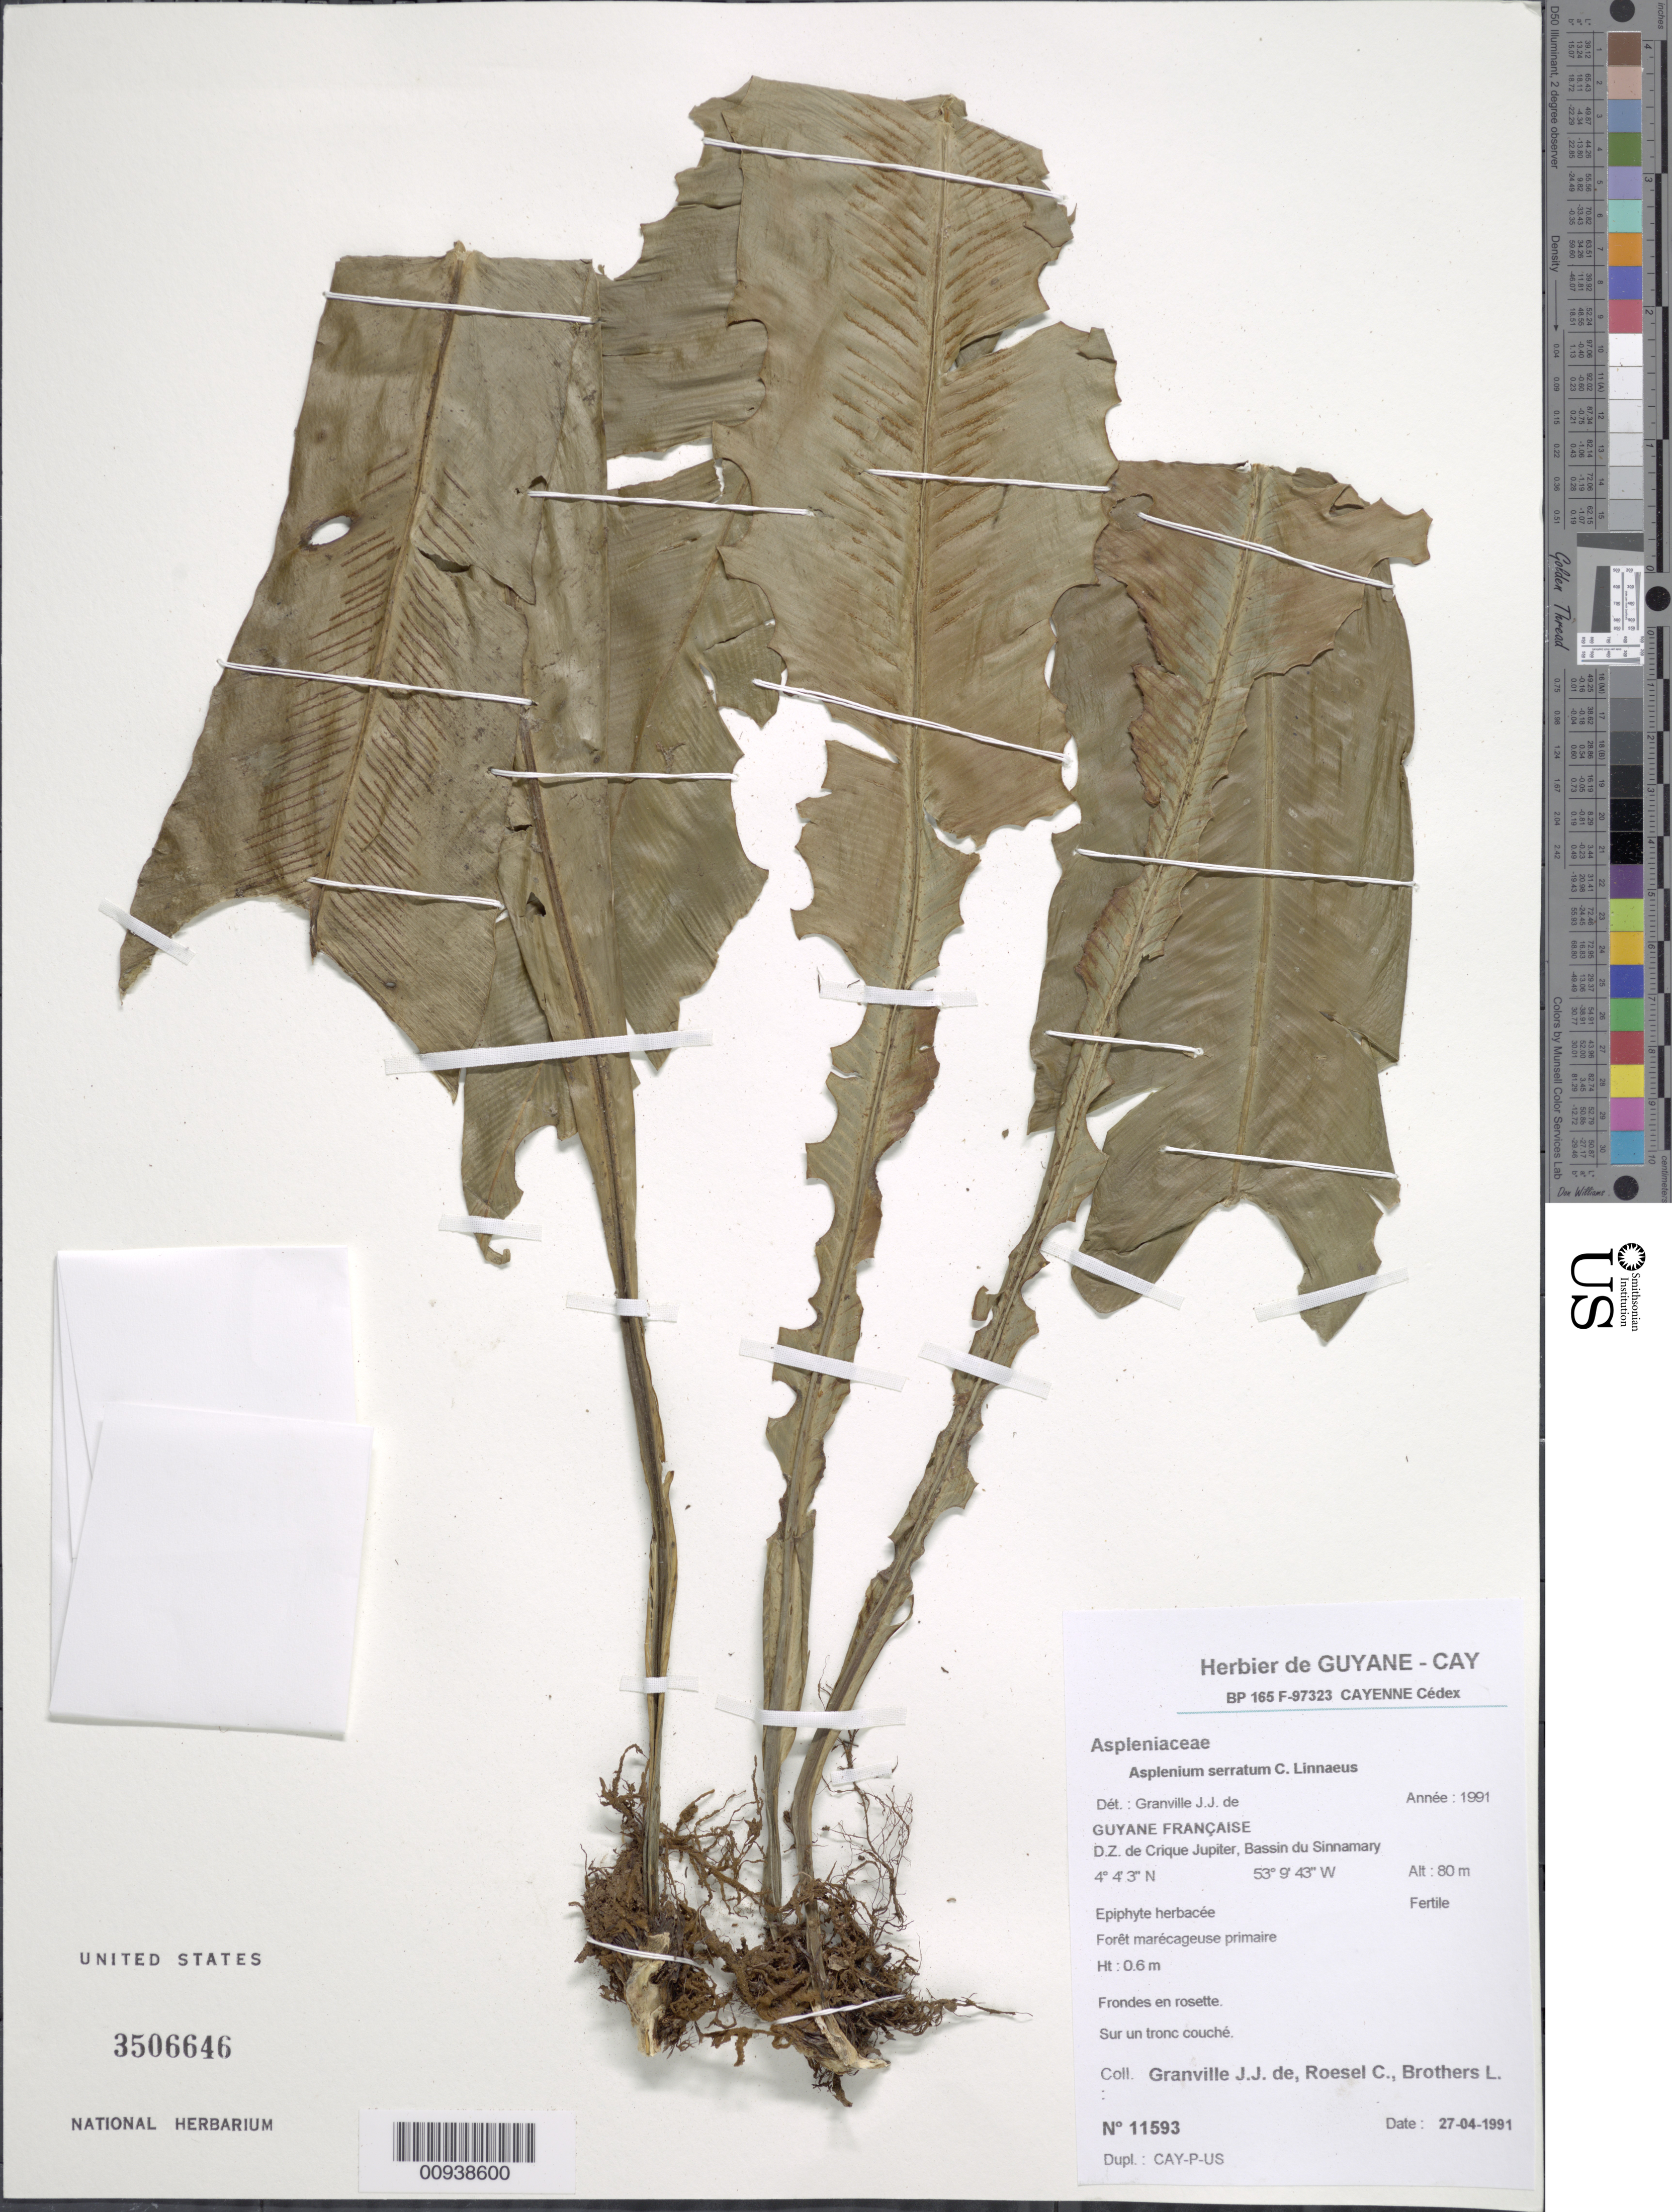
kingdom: Plantae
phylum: Tracheophyta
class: Polypodiopsida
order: Polypodiales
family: Aspleniaceae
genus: Asplenium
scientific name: Asplenium serratum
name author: L.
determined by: Granville, J. J. de, (CAY), Institut de Recherche pour le Developpement (IRD) (FRENCH GUIANA)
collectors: J.-J. de Granville, C. S. Roesel & L. Brothers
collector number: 11593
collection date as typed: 27-Apr-91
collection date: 1991-04-27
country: French Guiana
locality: D.Z. de Crique Jupiter, Bassin du Sinnamary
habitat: Forêt macrécageuse primaire; sur un tronc couché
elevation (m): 80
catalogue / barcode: US 3506646